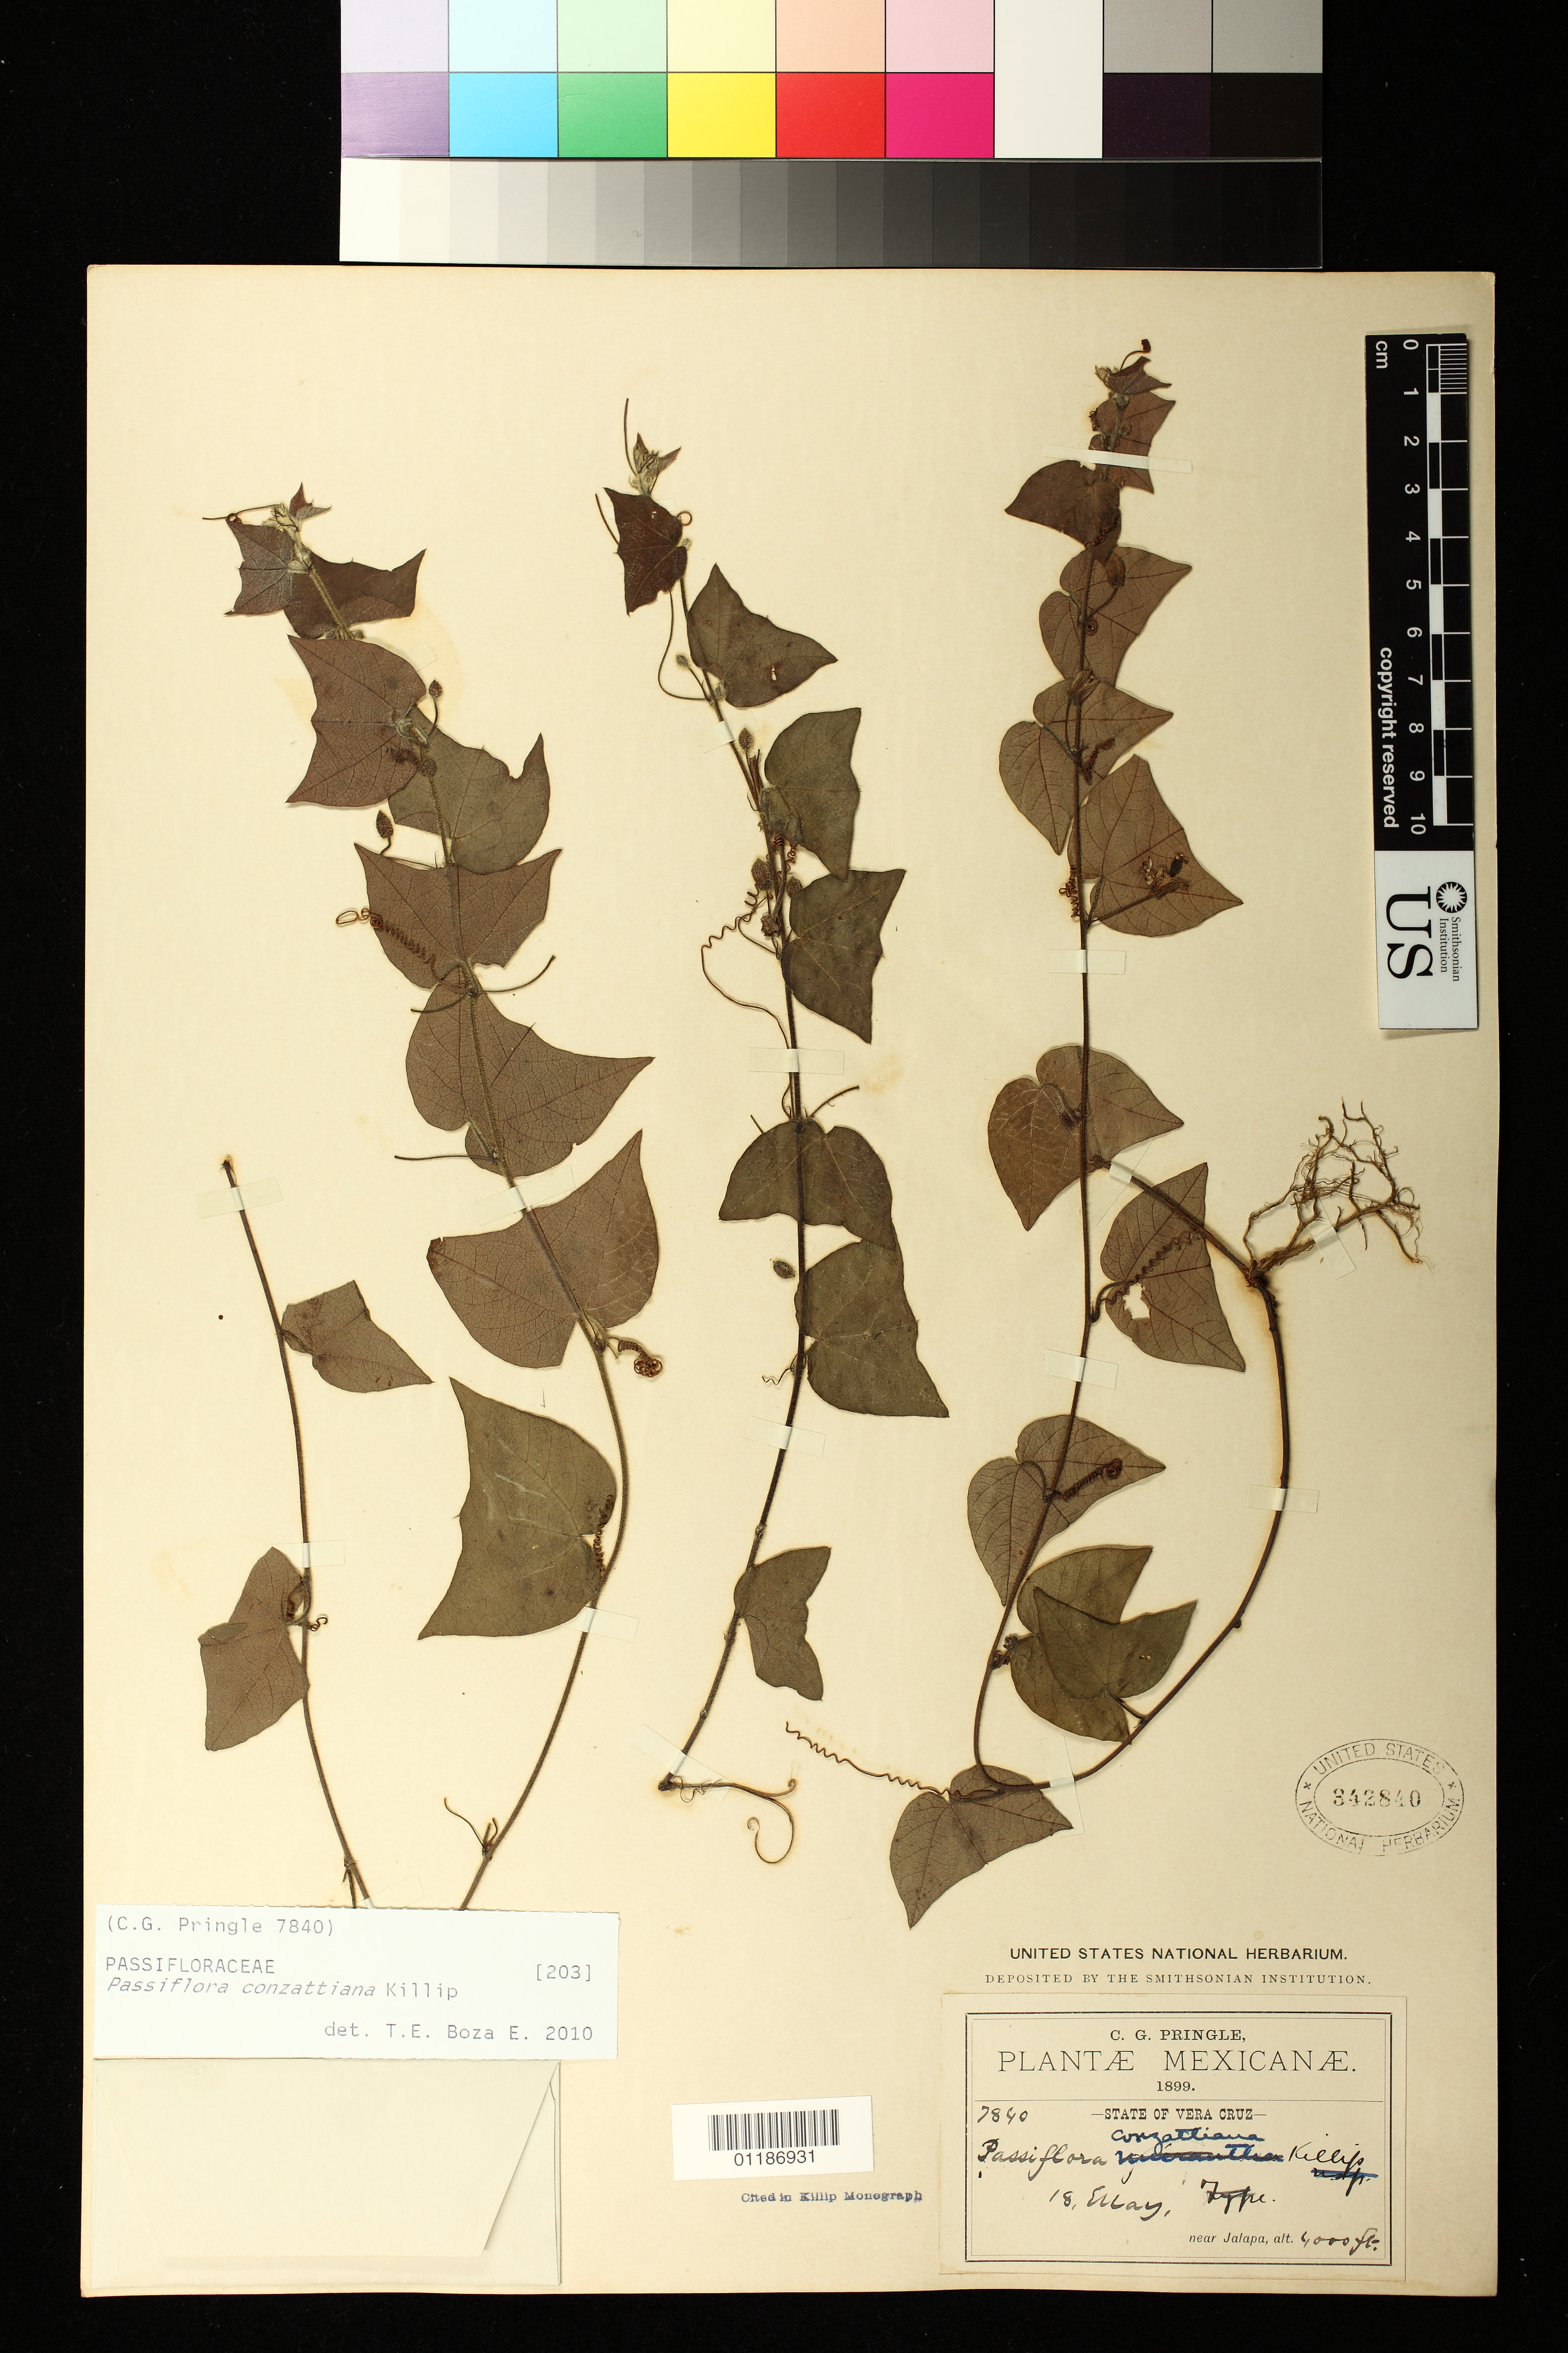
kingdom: Plantae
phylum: Tracheophyta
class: Magnoliopsida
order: Malpighiales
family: Passifloraceae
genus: Passiflora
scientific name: Passiflora conzattiana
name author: Killip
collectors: C. G. Pringle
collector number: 7840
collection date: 1899-05-18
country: Mexico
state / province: Veracruz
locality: Near Jalapa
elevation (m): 1219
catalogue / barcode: US 342840